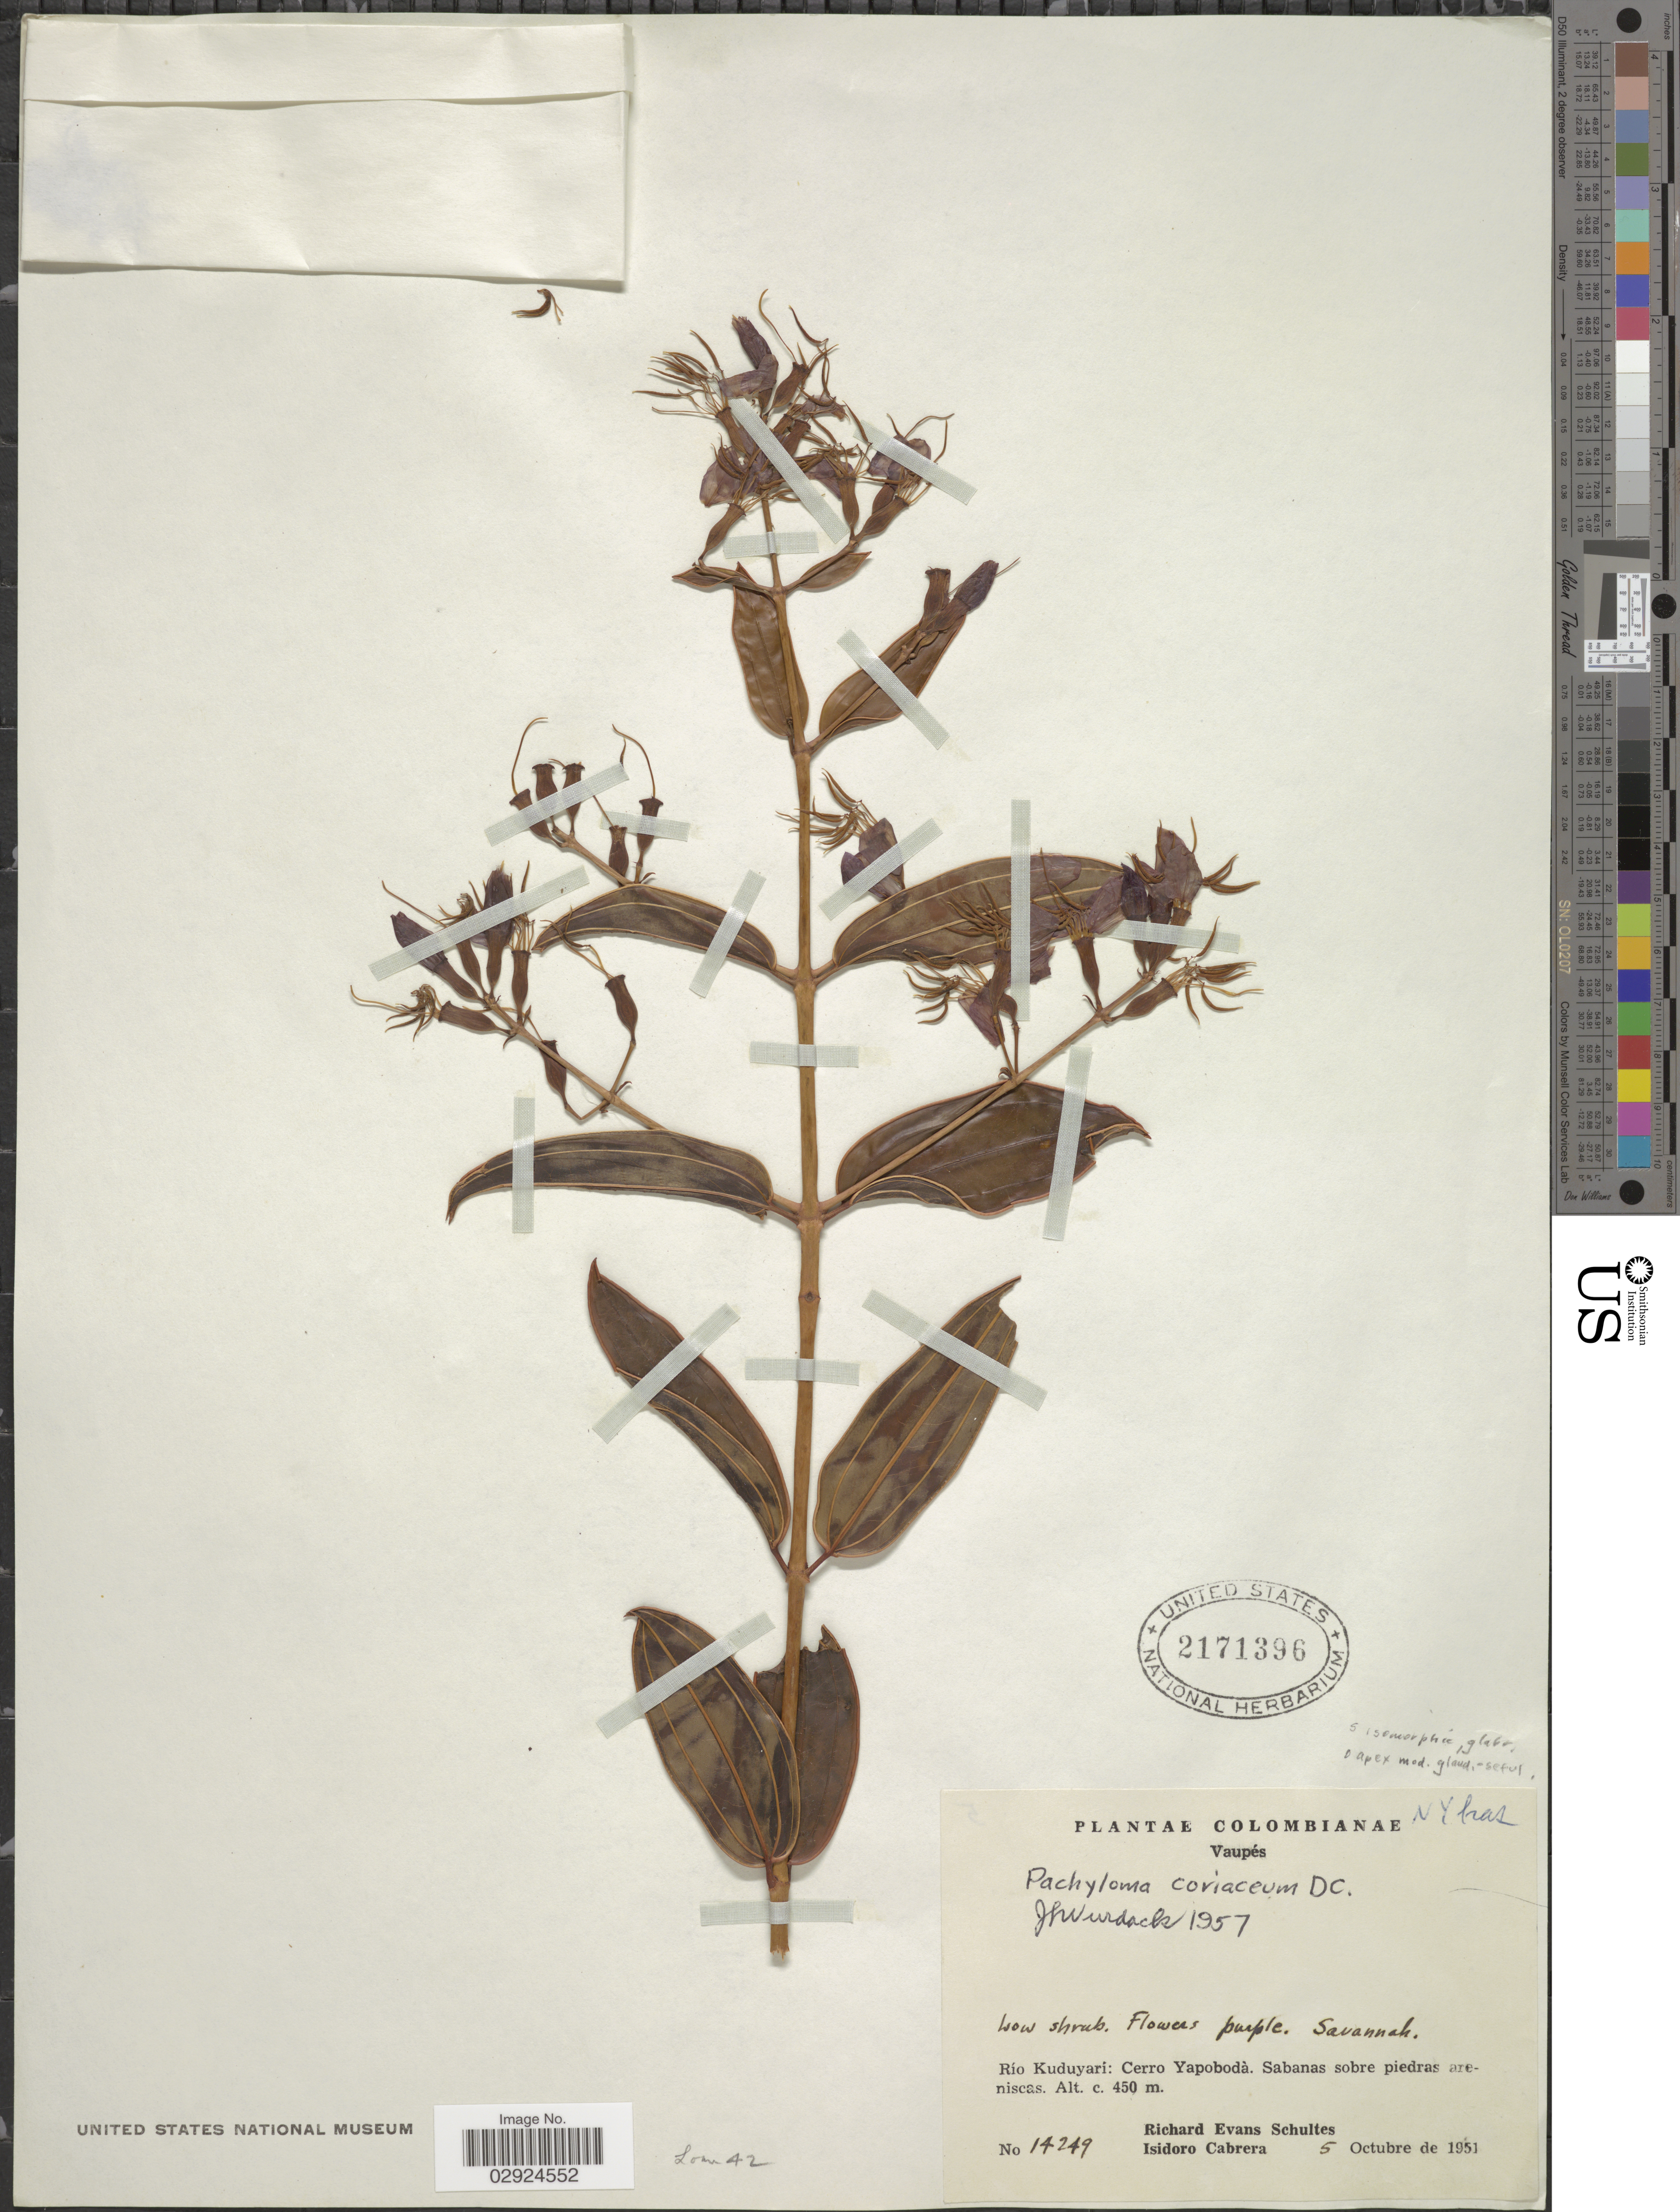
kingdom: Plantae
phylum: Tracheophyta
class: Magnoliopsida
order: Myrtales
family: Melastomataceae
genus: Pachyloma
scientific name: Pachyloma coriaceum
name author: DC.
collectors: R. E. Schultes & I. Cabrera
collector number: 14249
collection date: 1951-10-05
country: Colombia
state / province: Vaupés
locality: Río Kuduyari: Cerro Yapobodà.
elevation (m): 450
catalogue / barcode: US 2171396